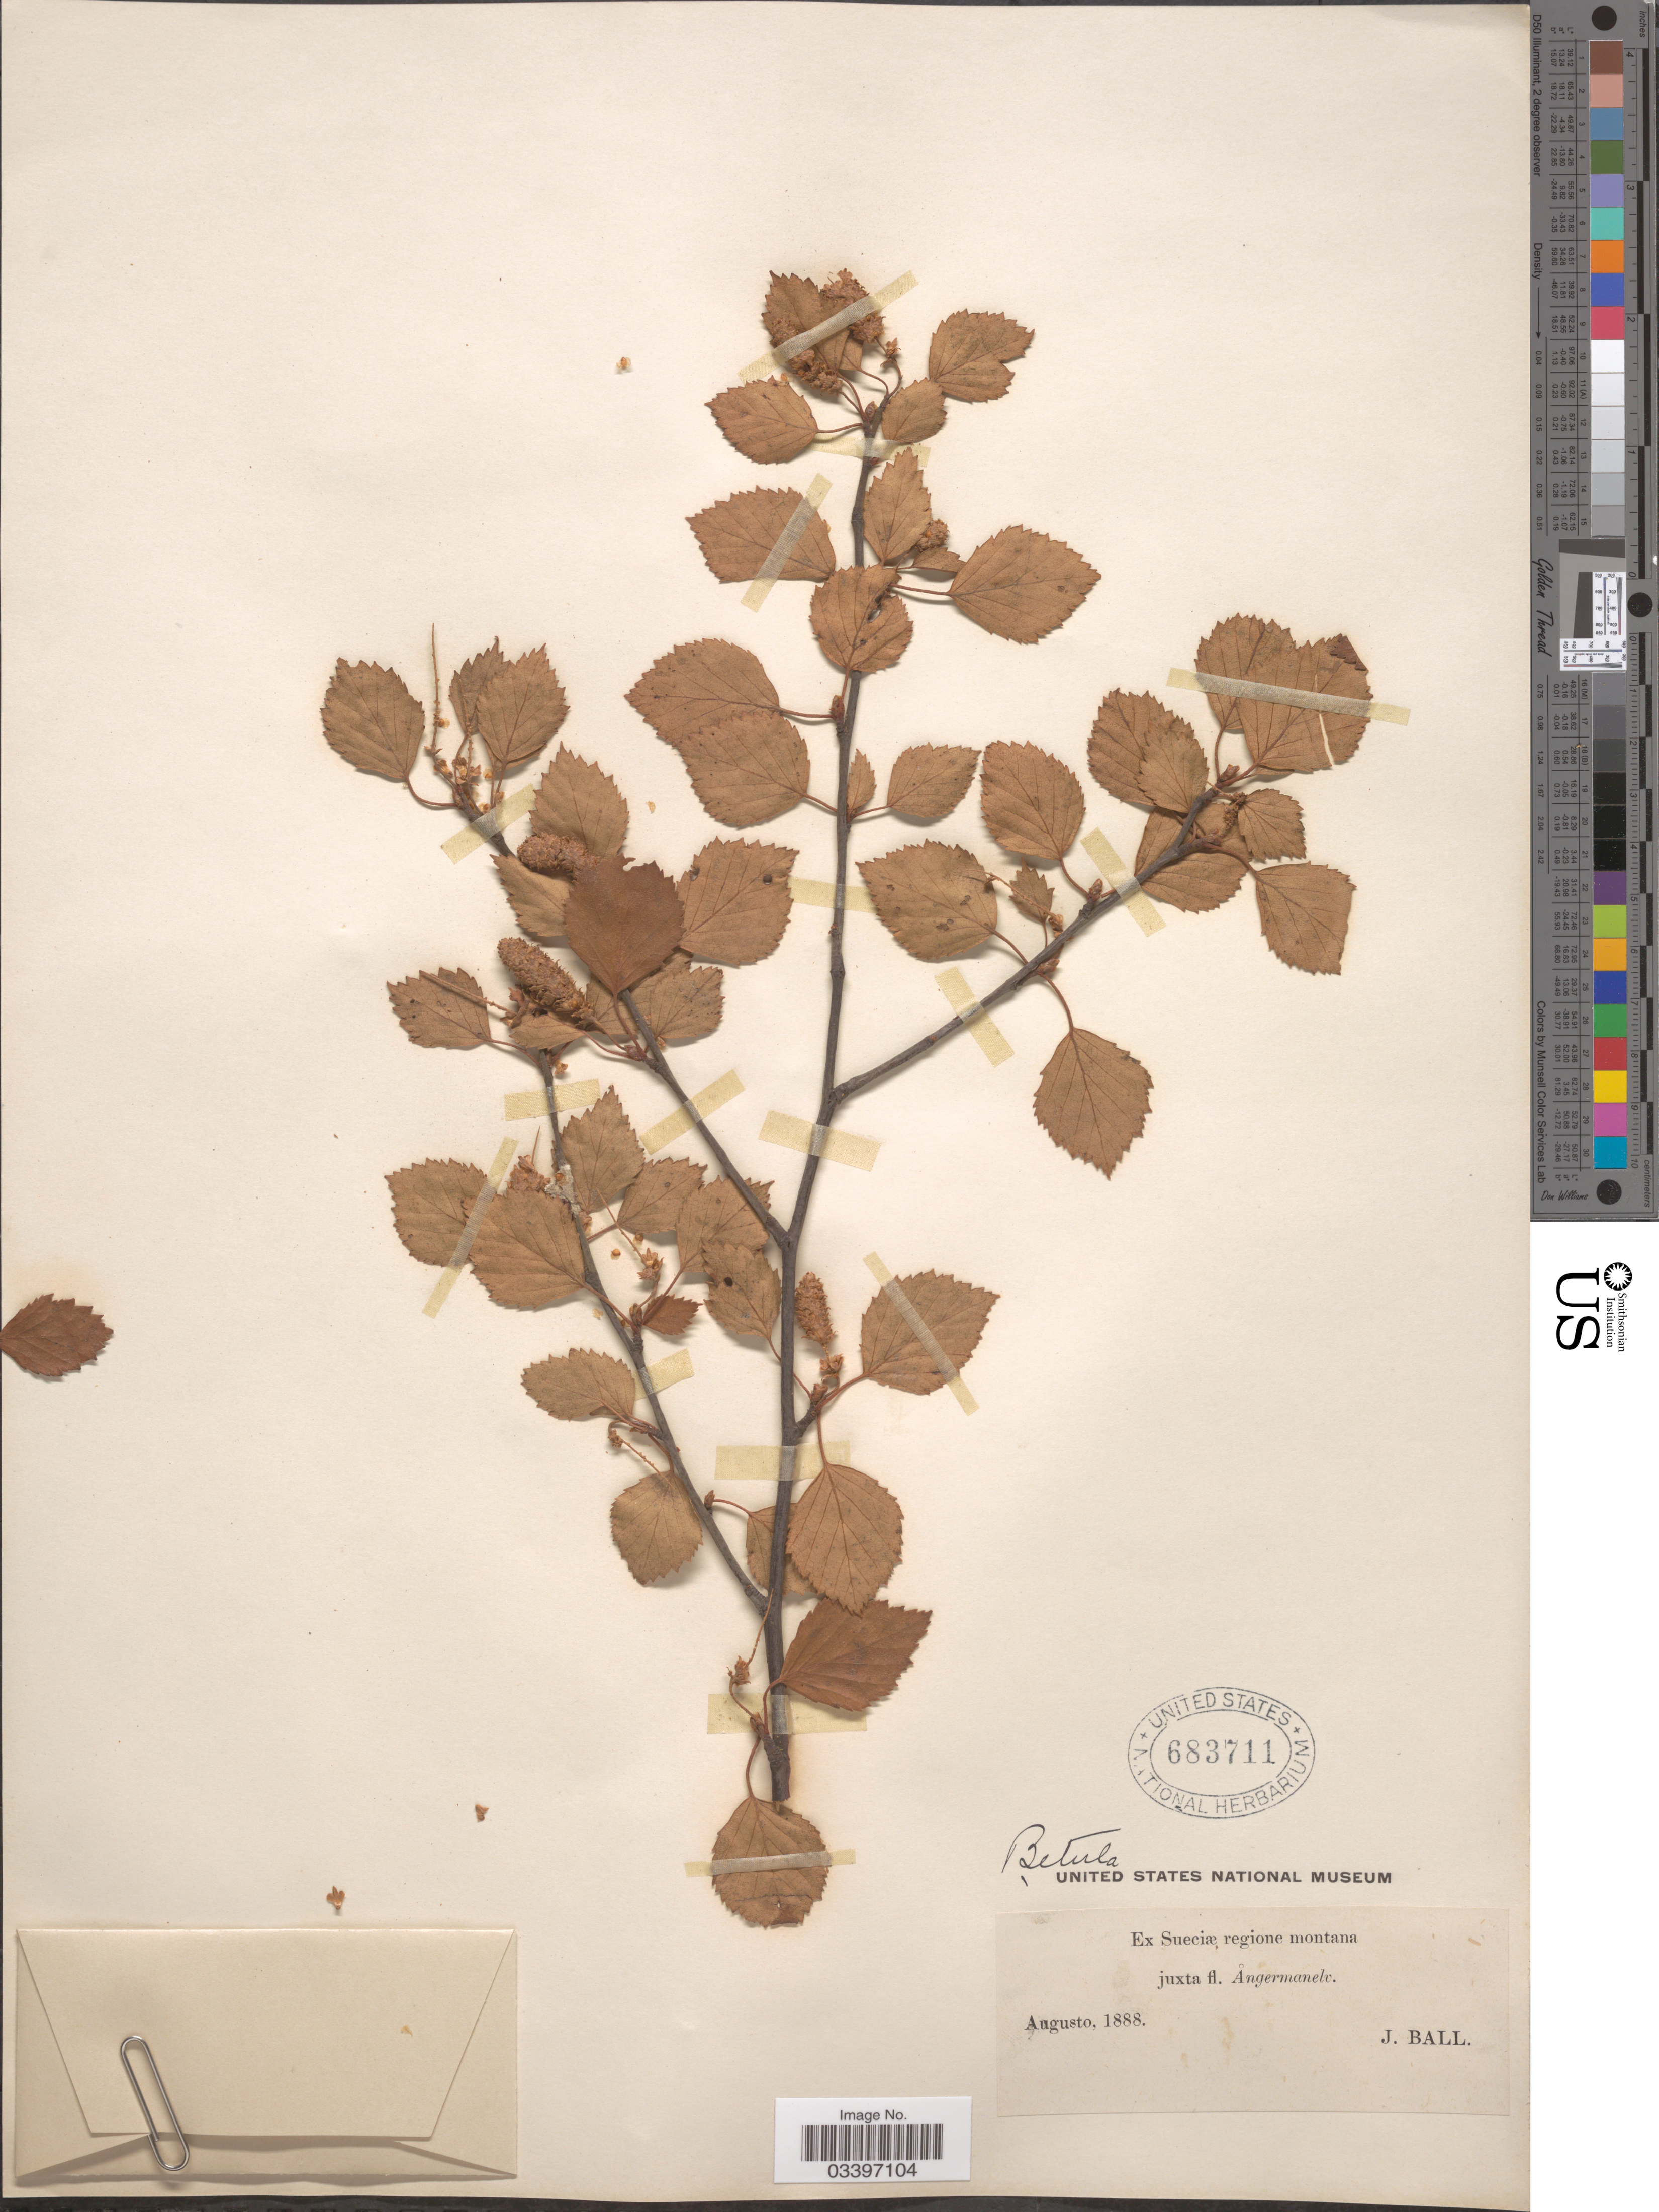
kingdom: Plantae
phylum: Tracheophyta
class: Magnoliopsida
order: Fagales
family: Betulaceae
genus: Betula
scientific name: Betula sp.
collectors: J. Ball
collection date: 1888-08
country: Sweden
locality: Sueciæ. Regione montana juxta fl. Ångermanelv. [unsure placement]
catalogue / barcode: US 683711